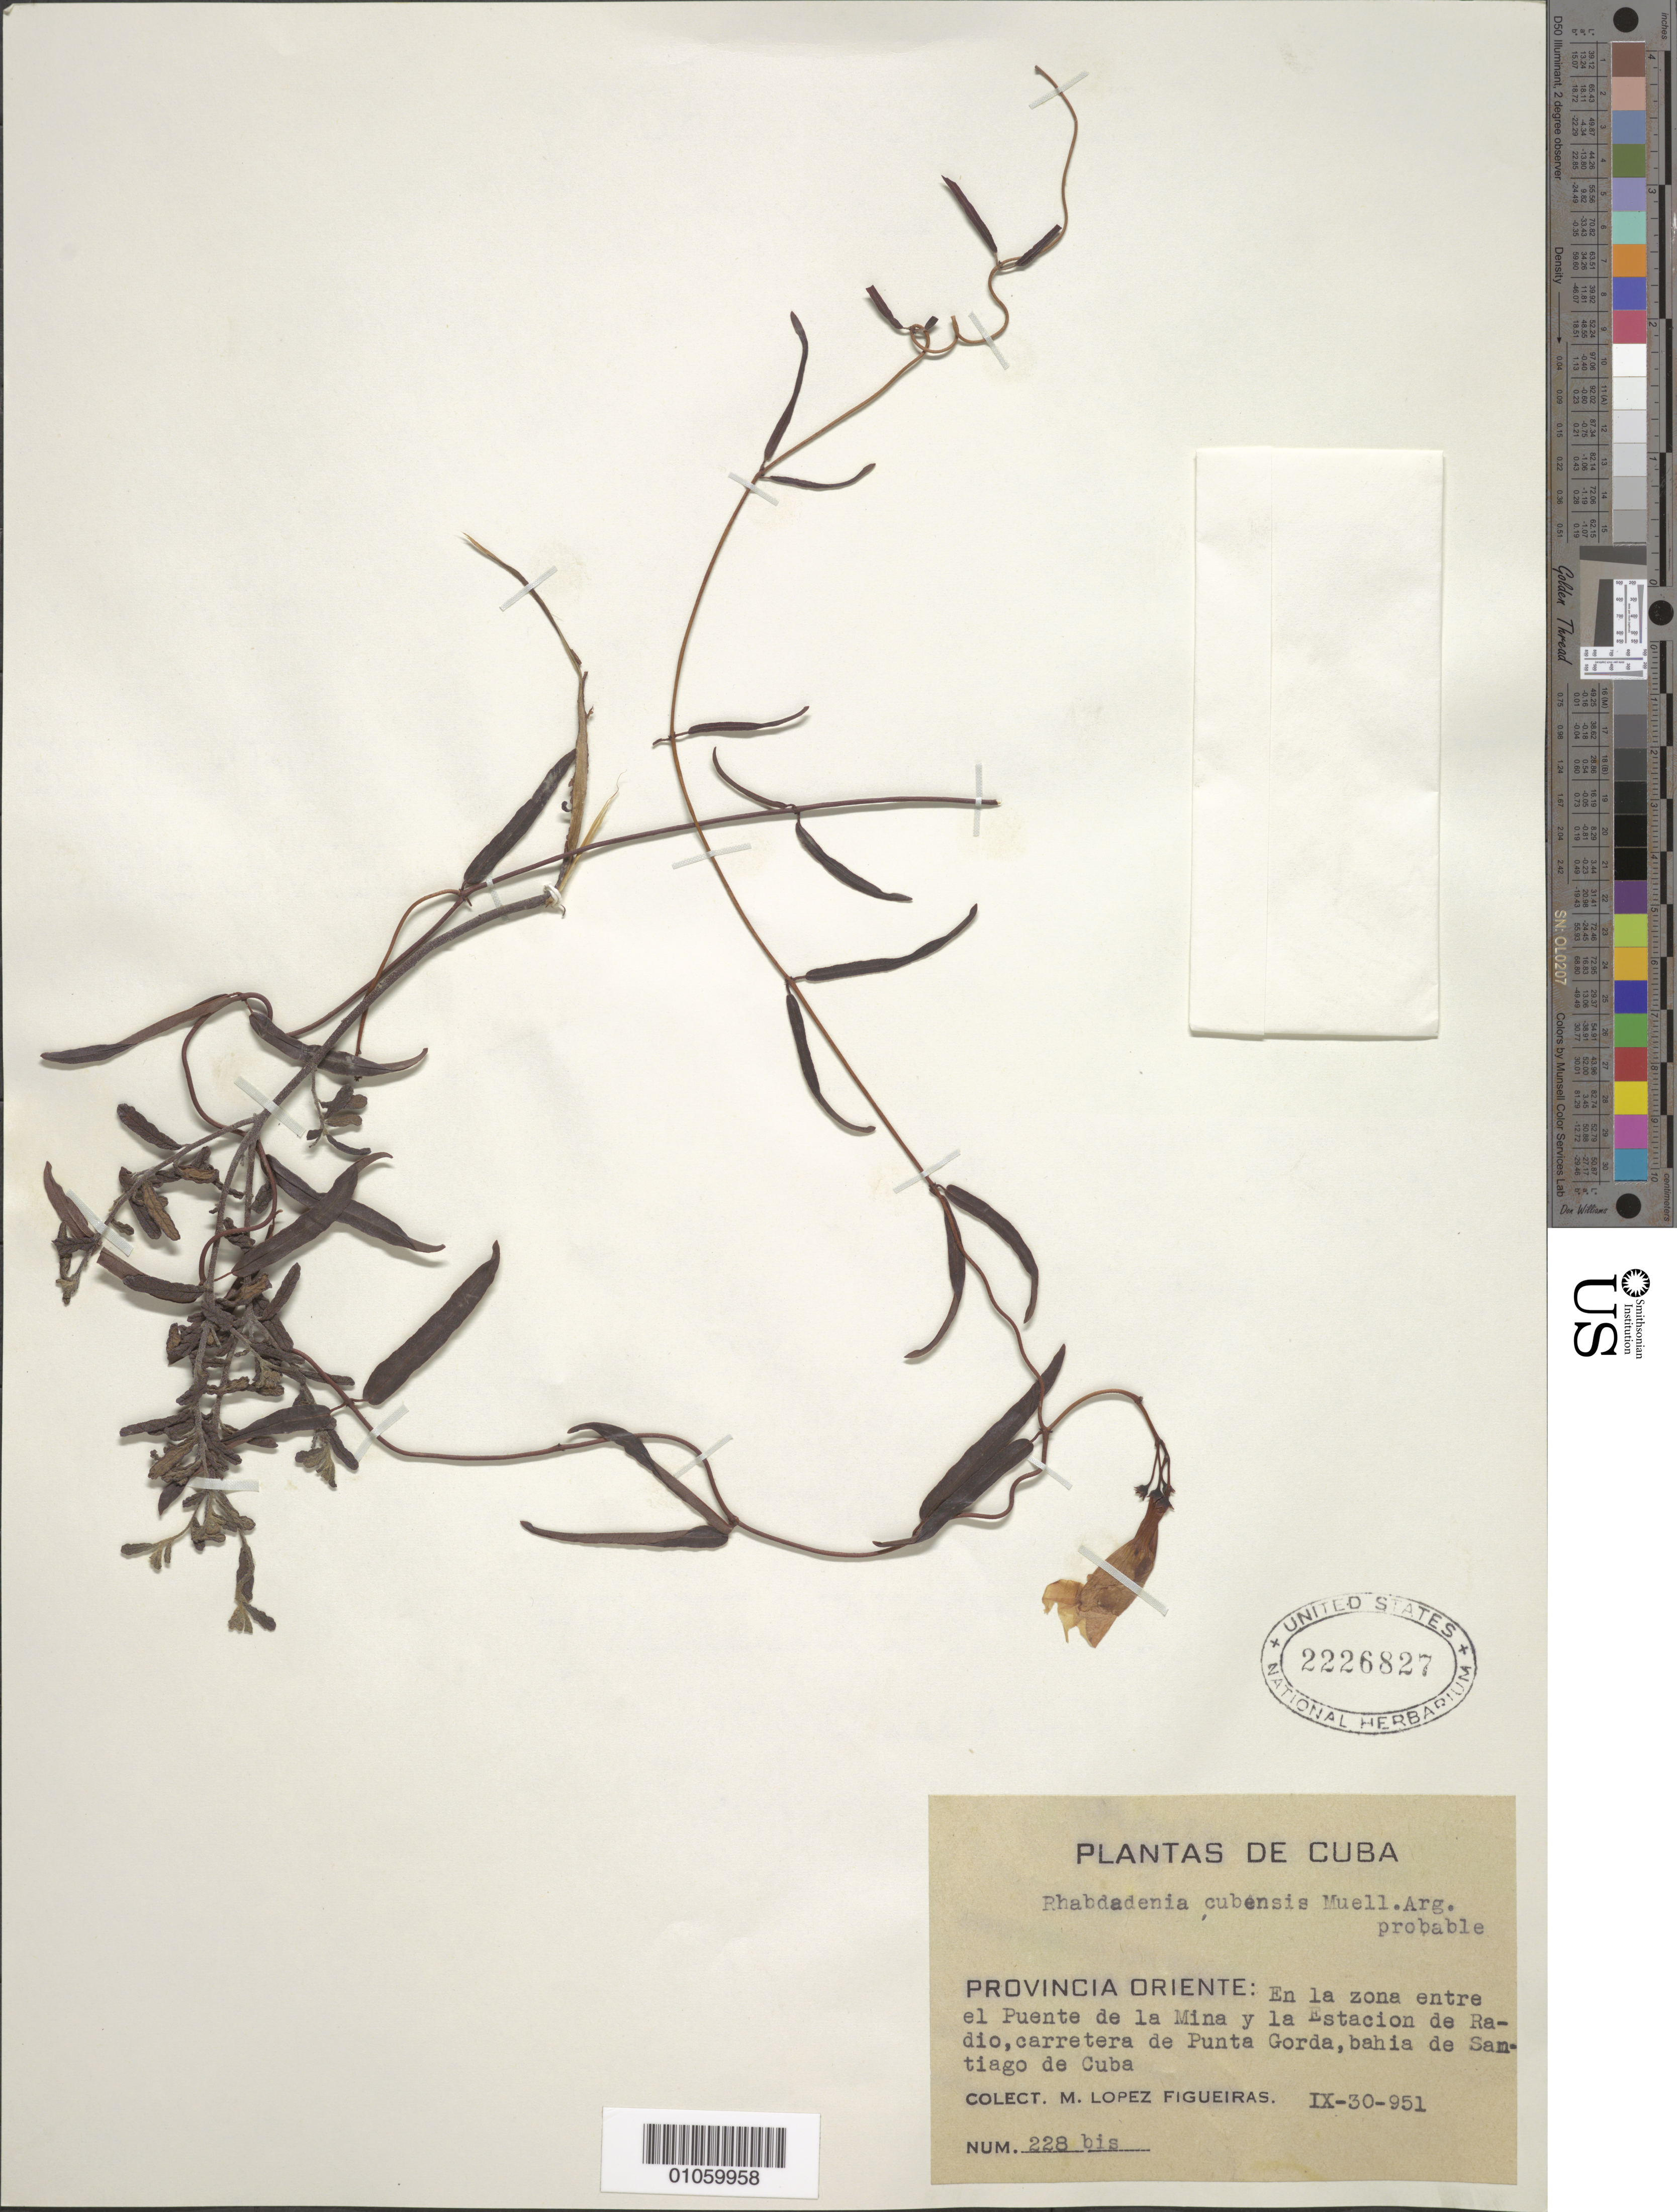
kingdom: Plantae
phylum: Tracheophyta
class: Magnoliopsida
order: Gentianales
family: Apocynaceae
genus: Rhabdadenia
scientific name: Rhabdadenia cubensis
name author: Müll. Arg.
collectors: M. López Figueiras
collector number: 228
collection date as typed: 30 Sep 1951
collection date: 1951-09-30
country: Cuba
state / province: Santiago de Cuba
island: Cuba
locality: En la zona entre el Puente de la Mina y la Estacion de Radio, carretera de Punta Gorda, bahia de Santiago de Cuba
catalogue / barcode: US 2226827